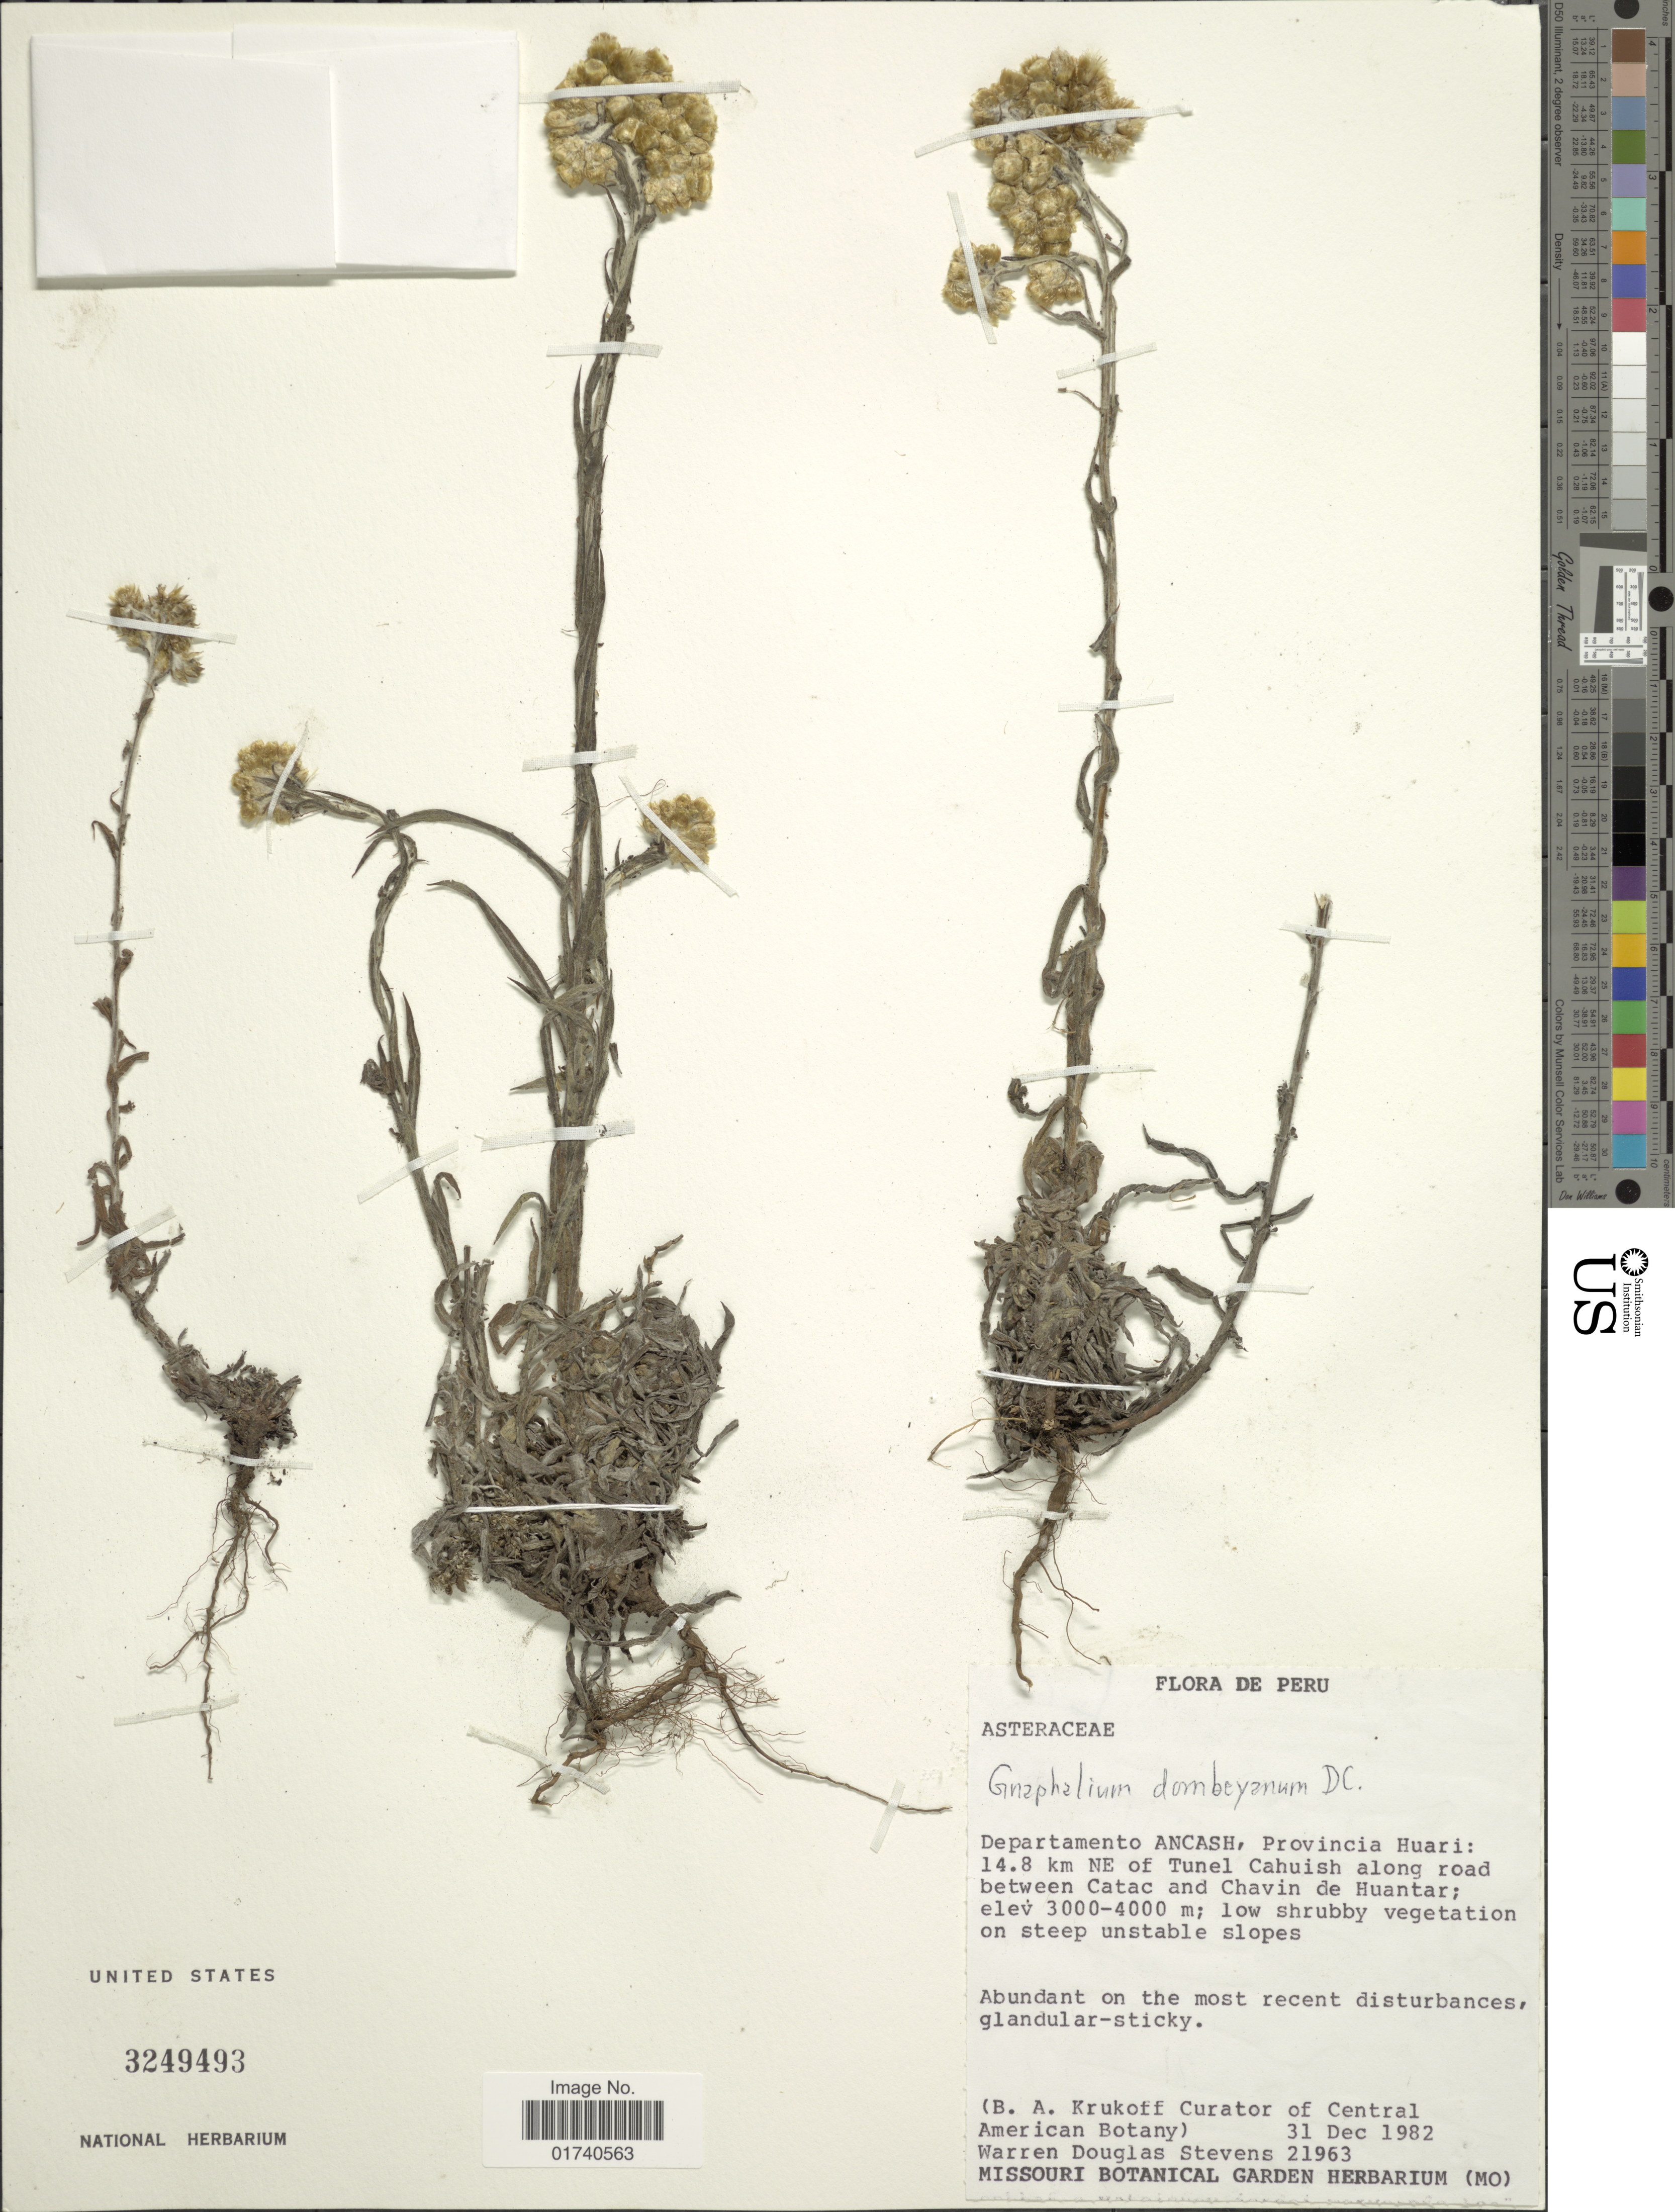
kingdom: Plantae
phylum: Tracheophyta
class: Magnoliopsida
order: Asterales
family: Asteraceae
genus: Pseudognaphalium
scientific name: Pseudognaphalium dombeyanum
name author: (DC.) Anderb.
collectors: W. D. Stevens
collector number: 21963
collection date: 1982-12-31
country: Peru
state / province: Ancash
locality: Departamento Ancash, Provincia Huari: 14.8 km NE of Tunel Cahuish along road between Catac and Chavin de Huantar.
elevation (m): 3000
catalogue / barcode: US 3249493